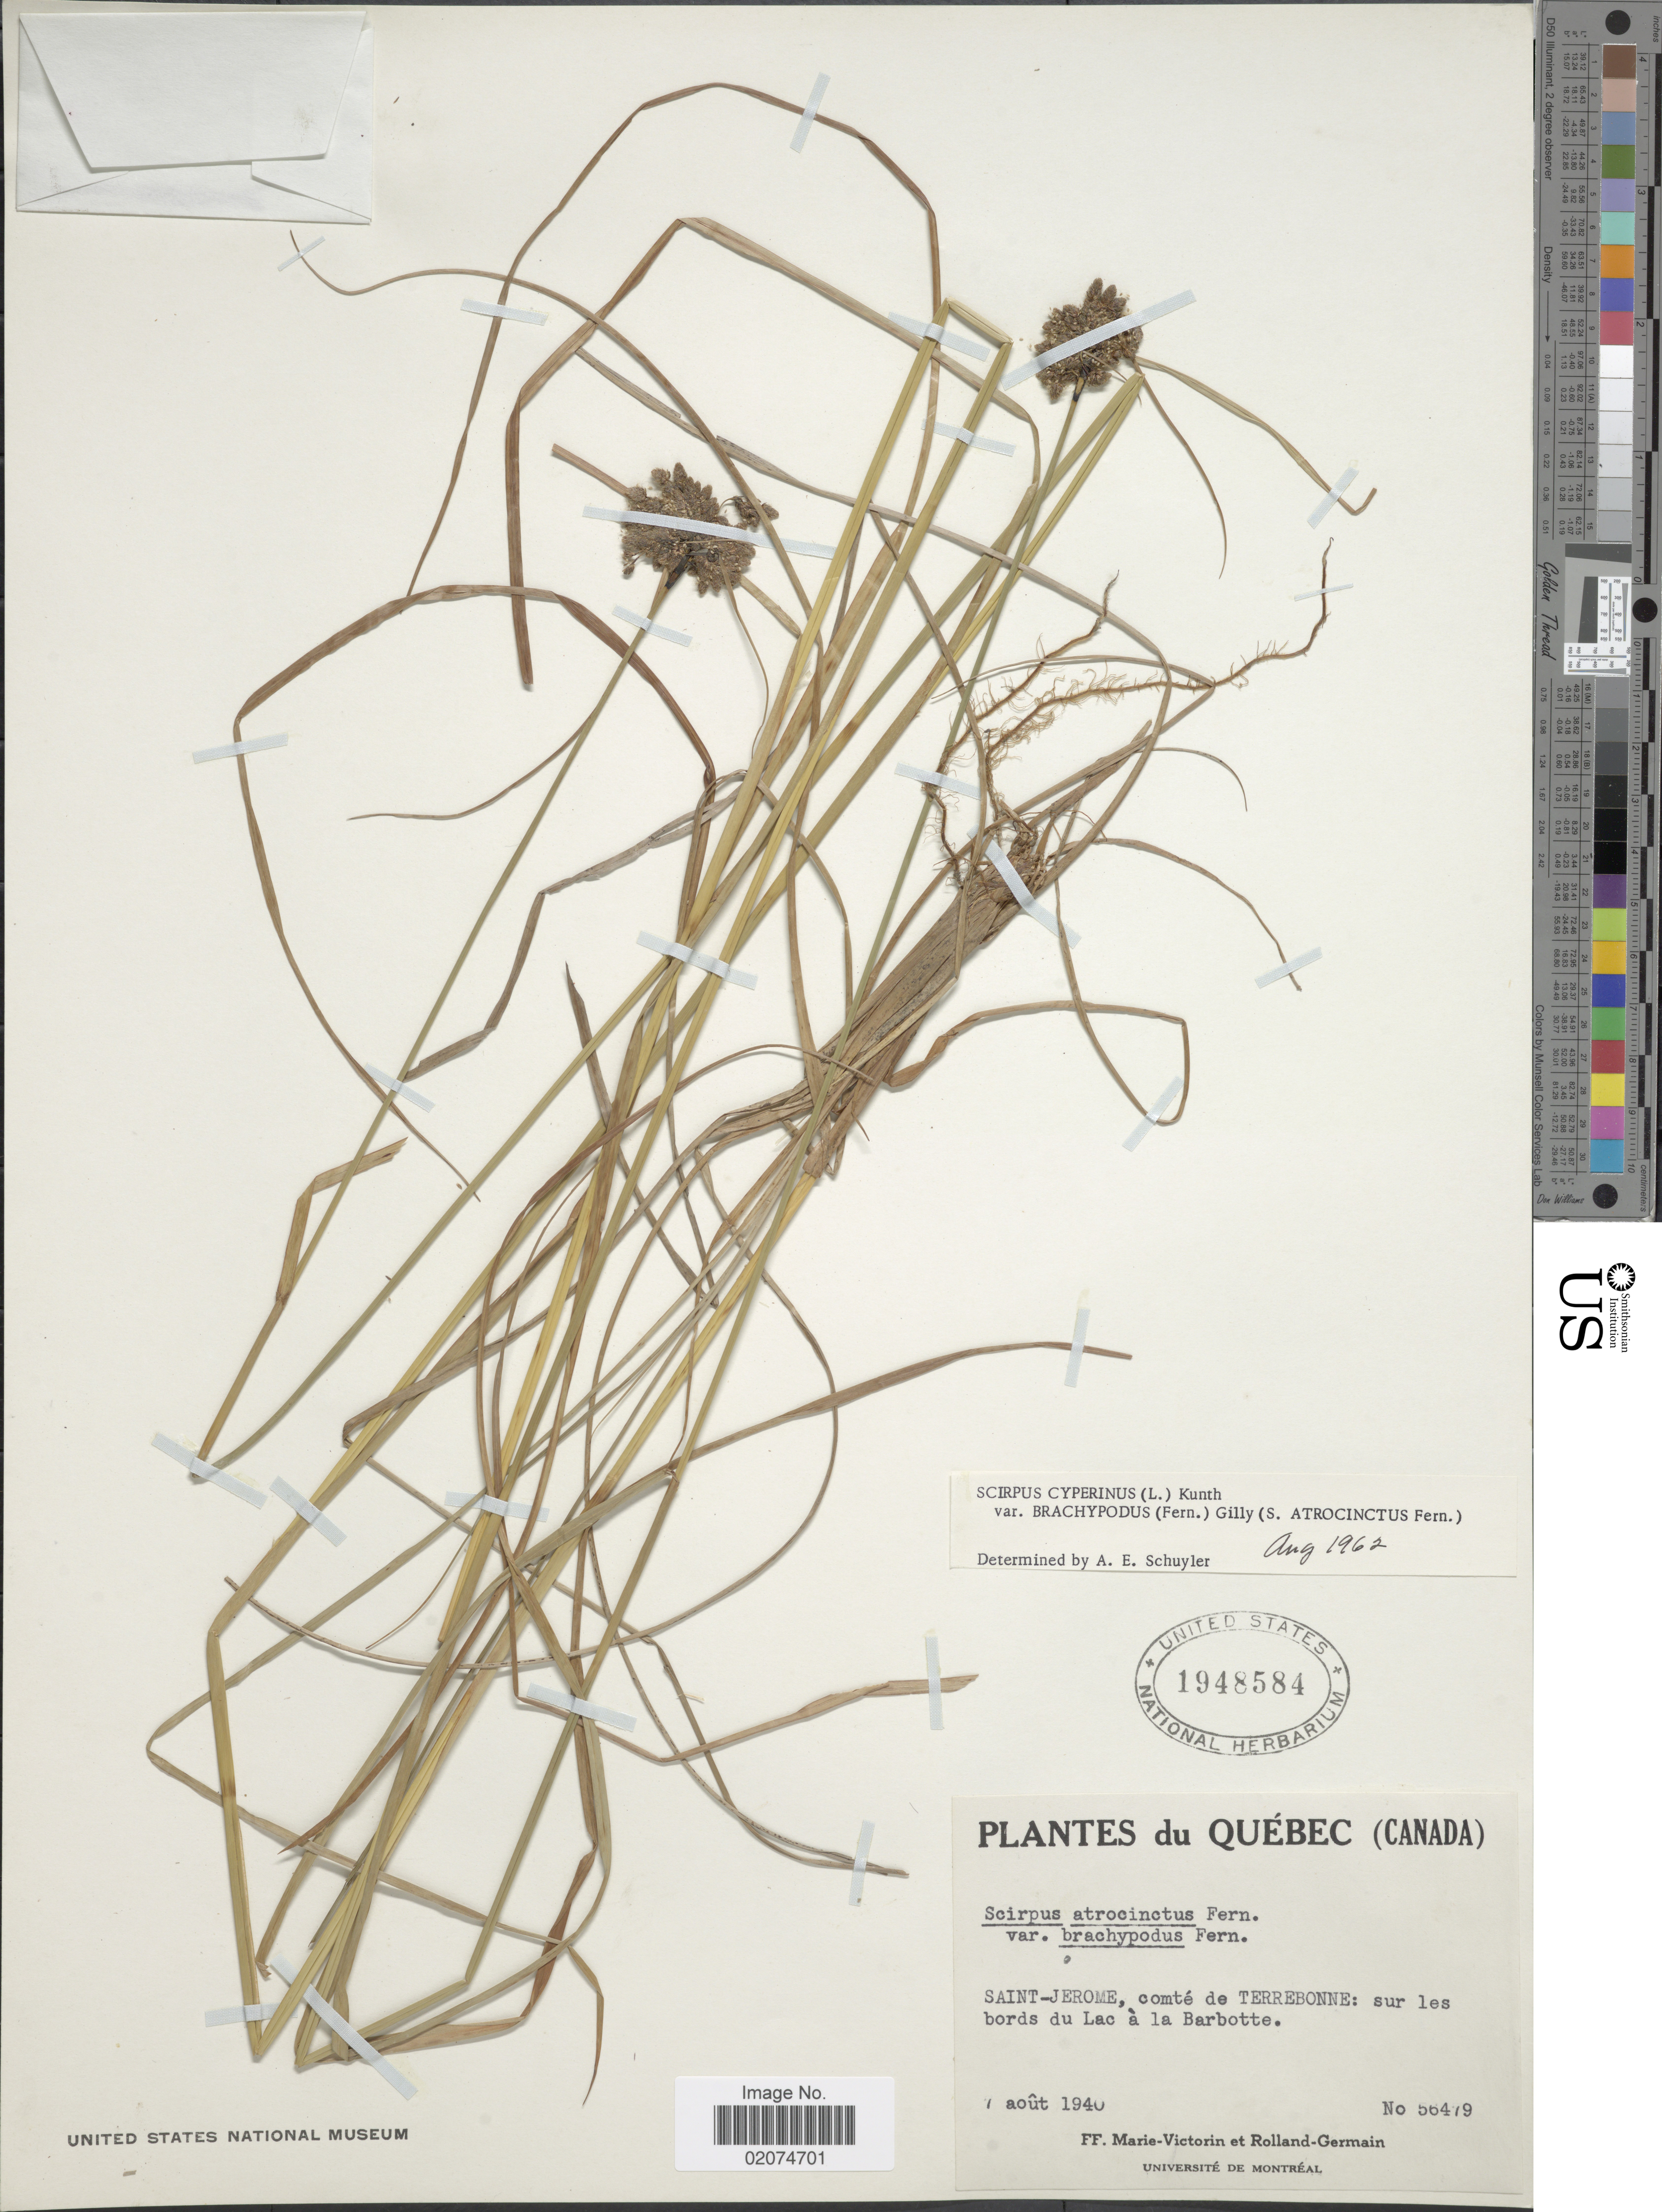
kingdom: Plantae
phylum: Tracheophyta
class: Liliopsida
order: Poales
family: Cyperaceae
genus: Scirpus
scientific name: Scirpus atrocinctus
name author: Fernald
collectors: F. Marie-Victorin & Rolland-Germain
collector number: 56479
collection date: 1940-08-07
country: Canada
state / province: Quebec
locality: Saint-Jerome, comte de Terrebonne; sur les bords du lac a la Barbotte.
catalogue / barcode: US 1948584